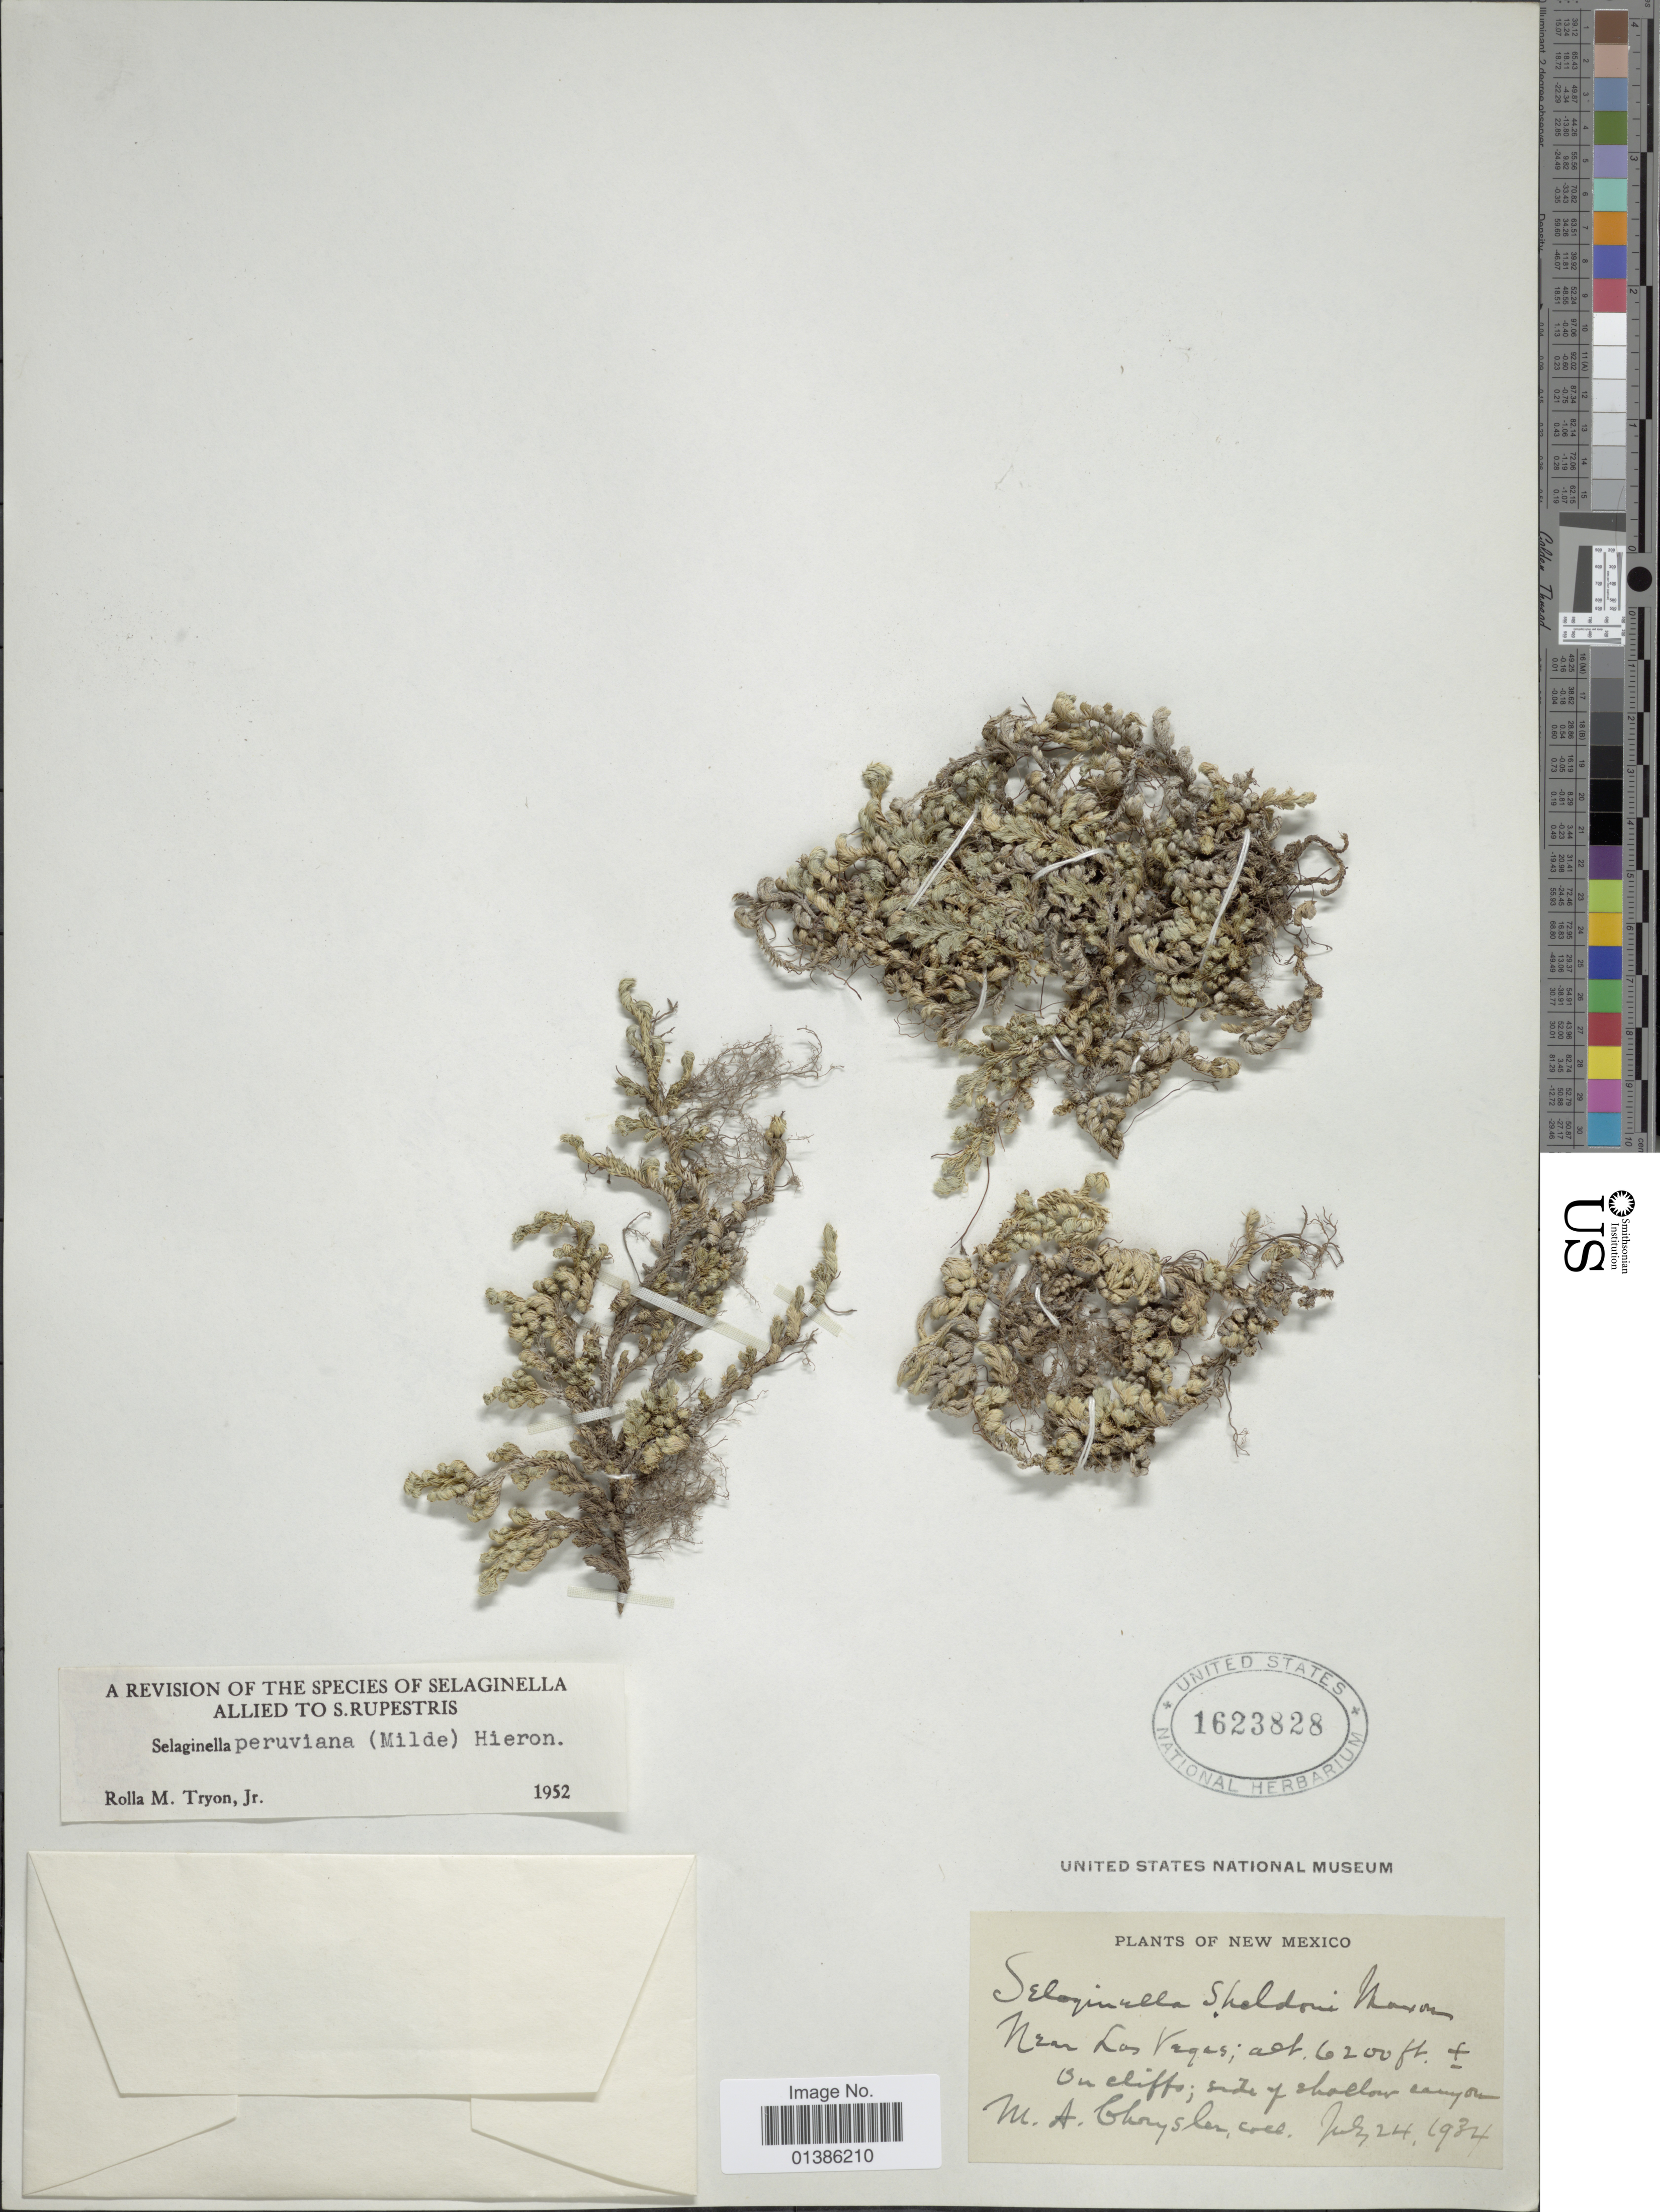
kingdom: Plantae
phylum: Tracheophyta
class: Lycopodiopsida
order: Selaginellales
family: Selaginellaceae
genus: Selaginella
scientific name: Selaginella peruviana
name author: (Milde) Hieron.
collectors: M. A. Chrysler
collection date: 1934-07-24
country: United States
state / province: New Mexico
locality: Near Las Vegas.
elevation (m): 1890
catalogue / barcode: US 1623828